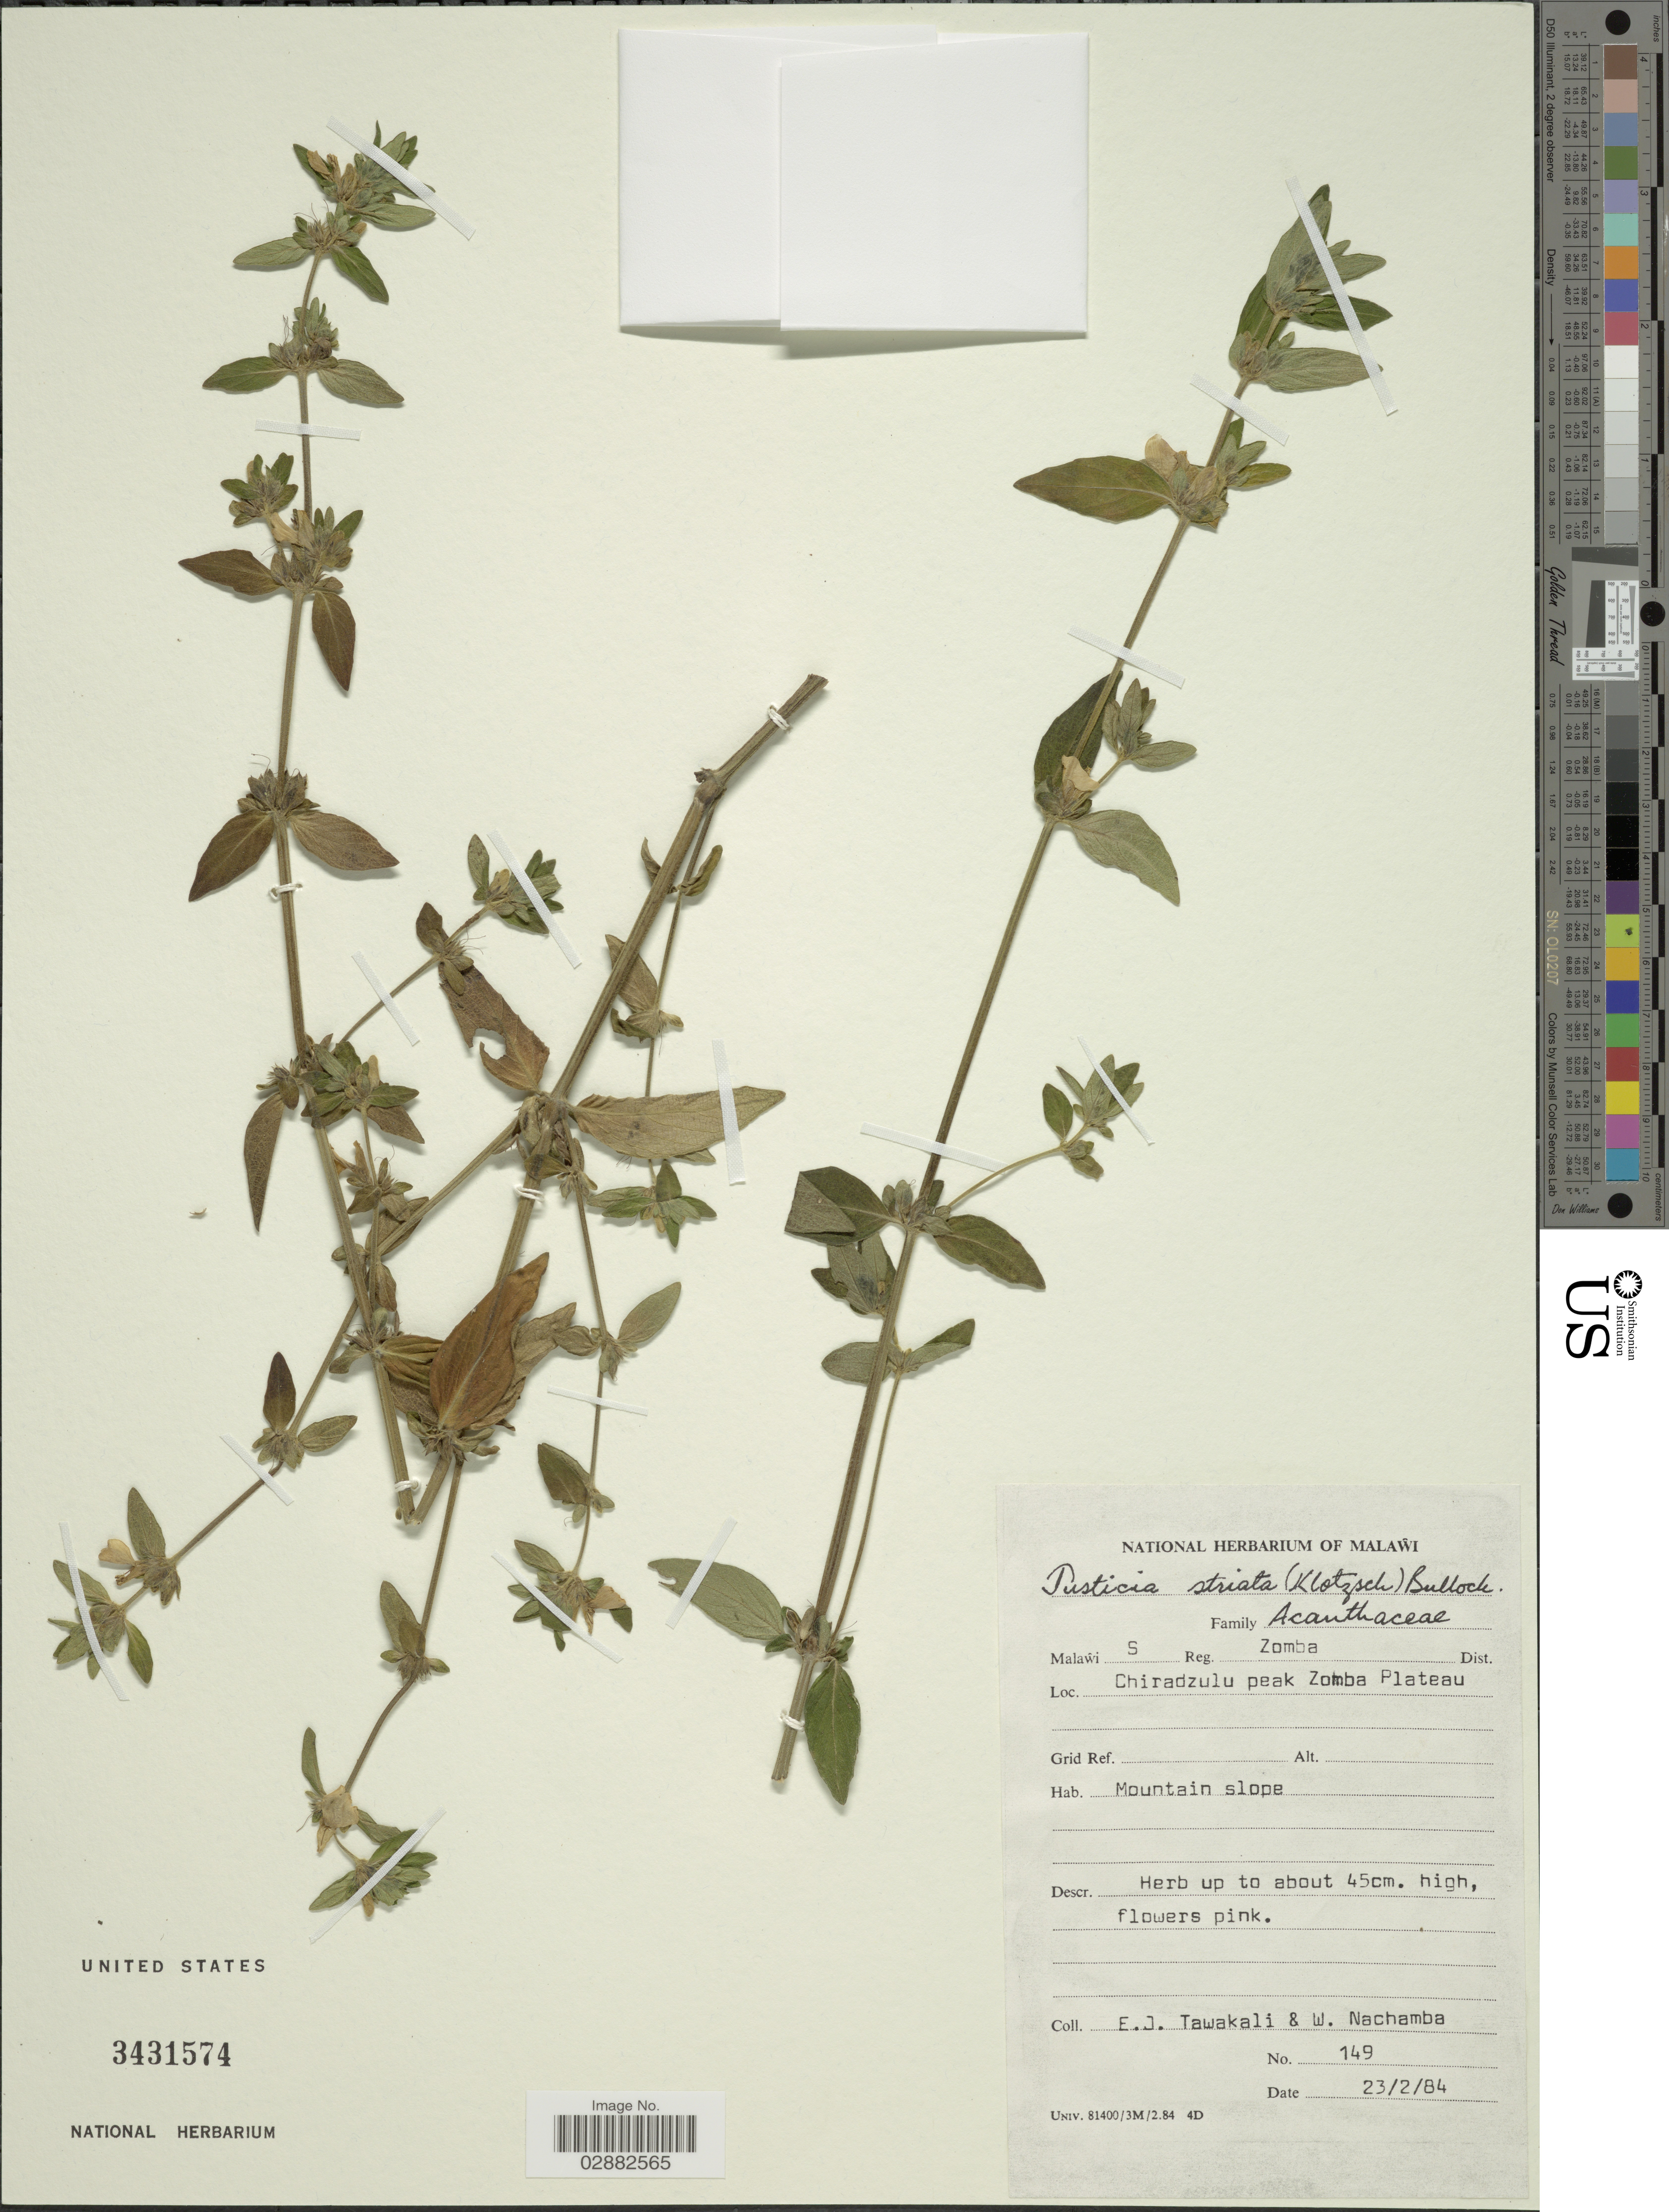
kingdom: Plantae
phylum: Tracheophyta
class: Magnoliopsida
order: Lamiales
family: Acanthaceae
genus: Justicia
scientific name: Justicia striata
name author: D.N. Gibson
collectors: E. Tawakali & W. Nachamba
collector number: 149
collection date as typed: Transcribed d/m/y: 23/2/84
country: Malawi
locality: Malawi S Reg. Zomba Dist., Chiradzulu peak Zomba Plateau.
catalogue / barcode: US 3431574